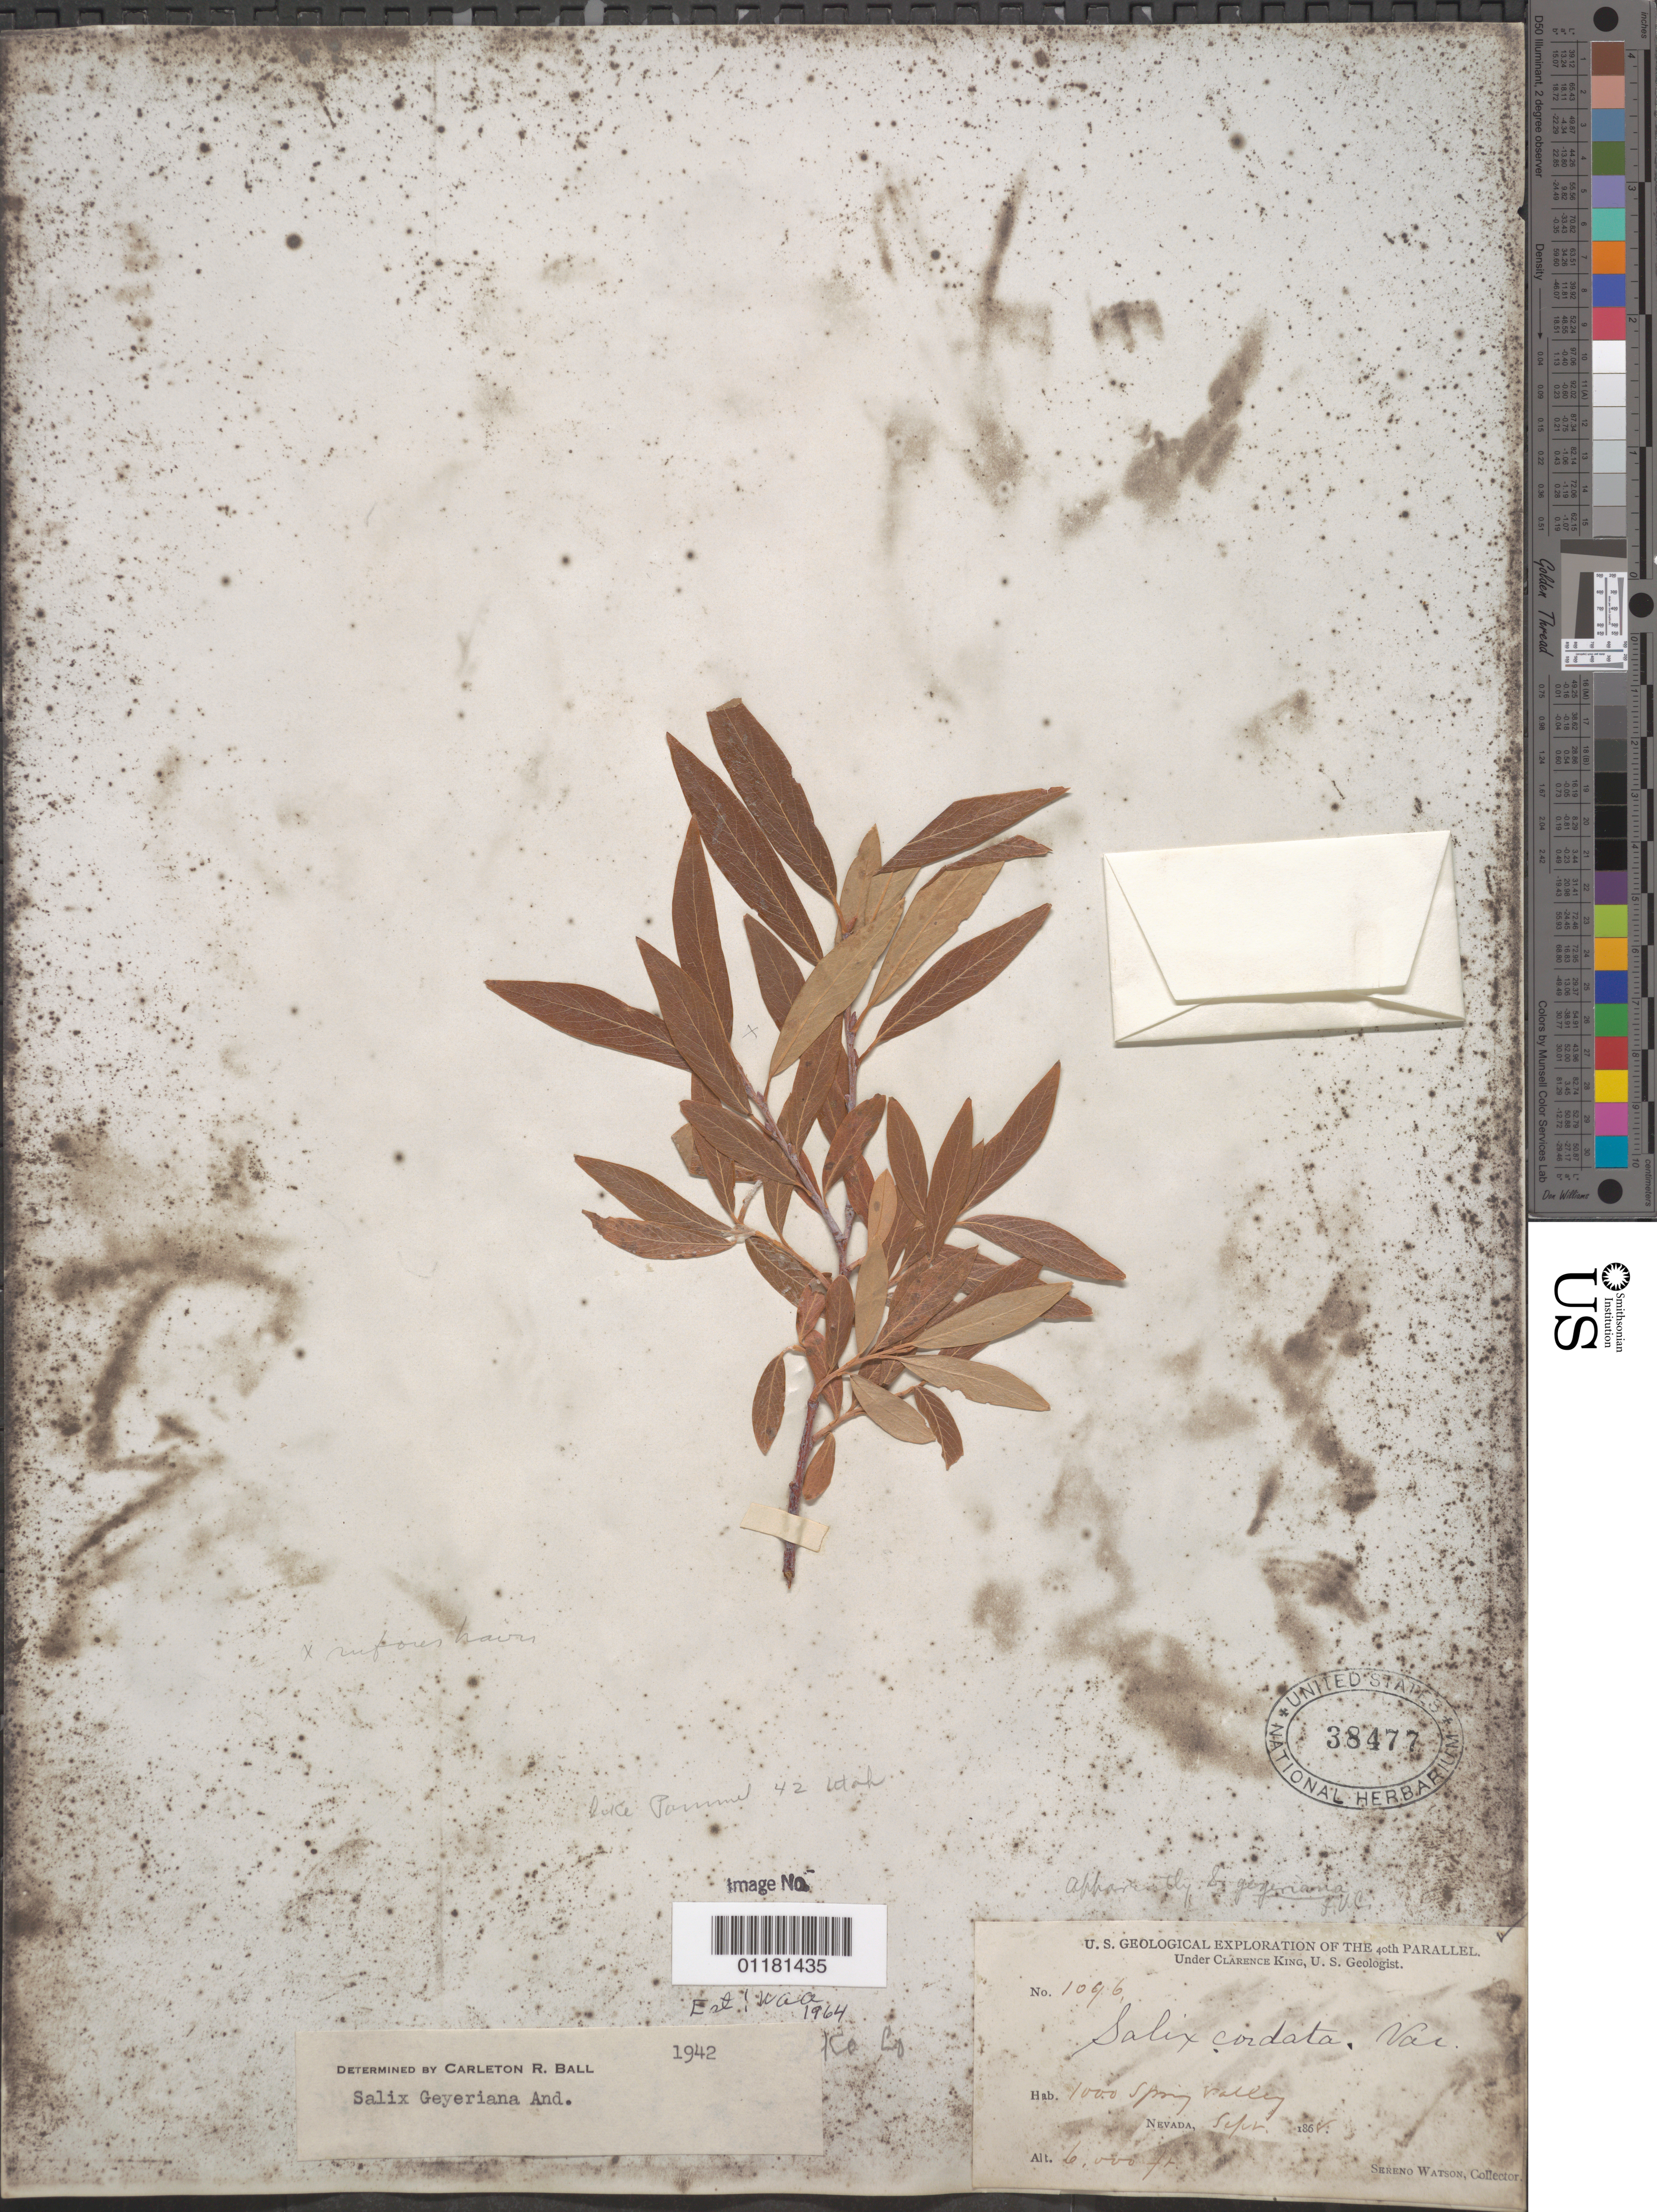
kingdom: Plantae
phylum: Tracheophyta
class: Magnoliopsida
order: Malpighiales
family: Salicaceae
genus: Salix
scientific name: Salix geyeriana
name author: Andersson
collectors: S. Watson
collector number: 1096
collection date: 1868-09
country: United States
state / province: Nevada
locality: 1000 Springs Valley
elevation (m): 1829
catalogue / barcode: US 38477